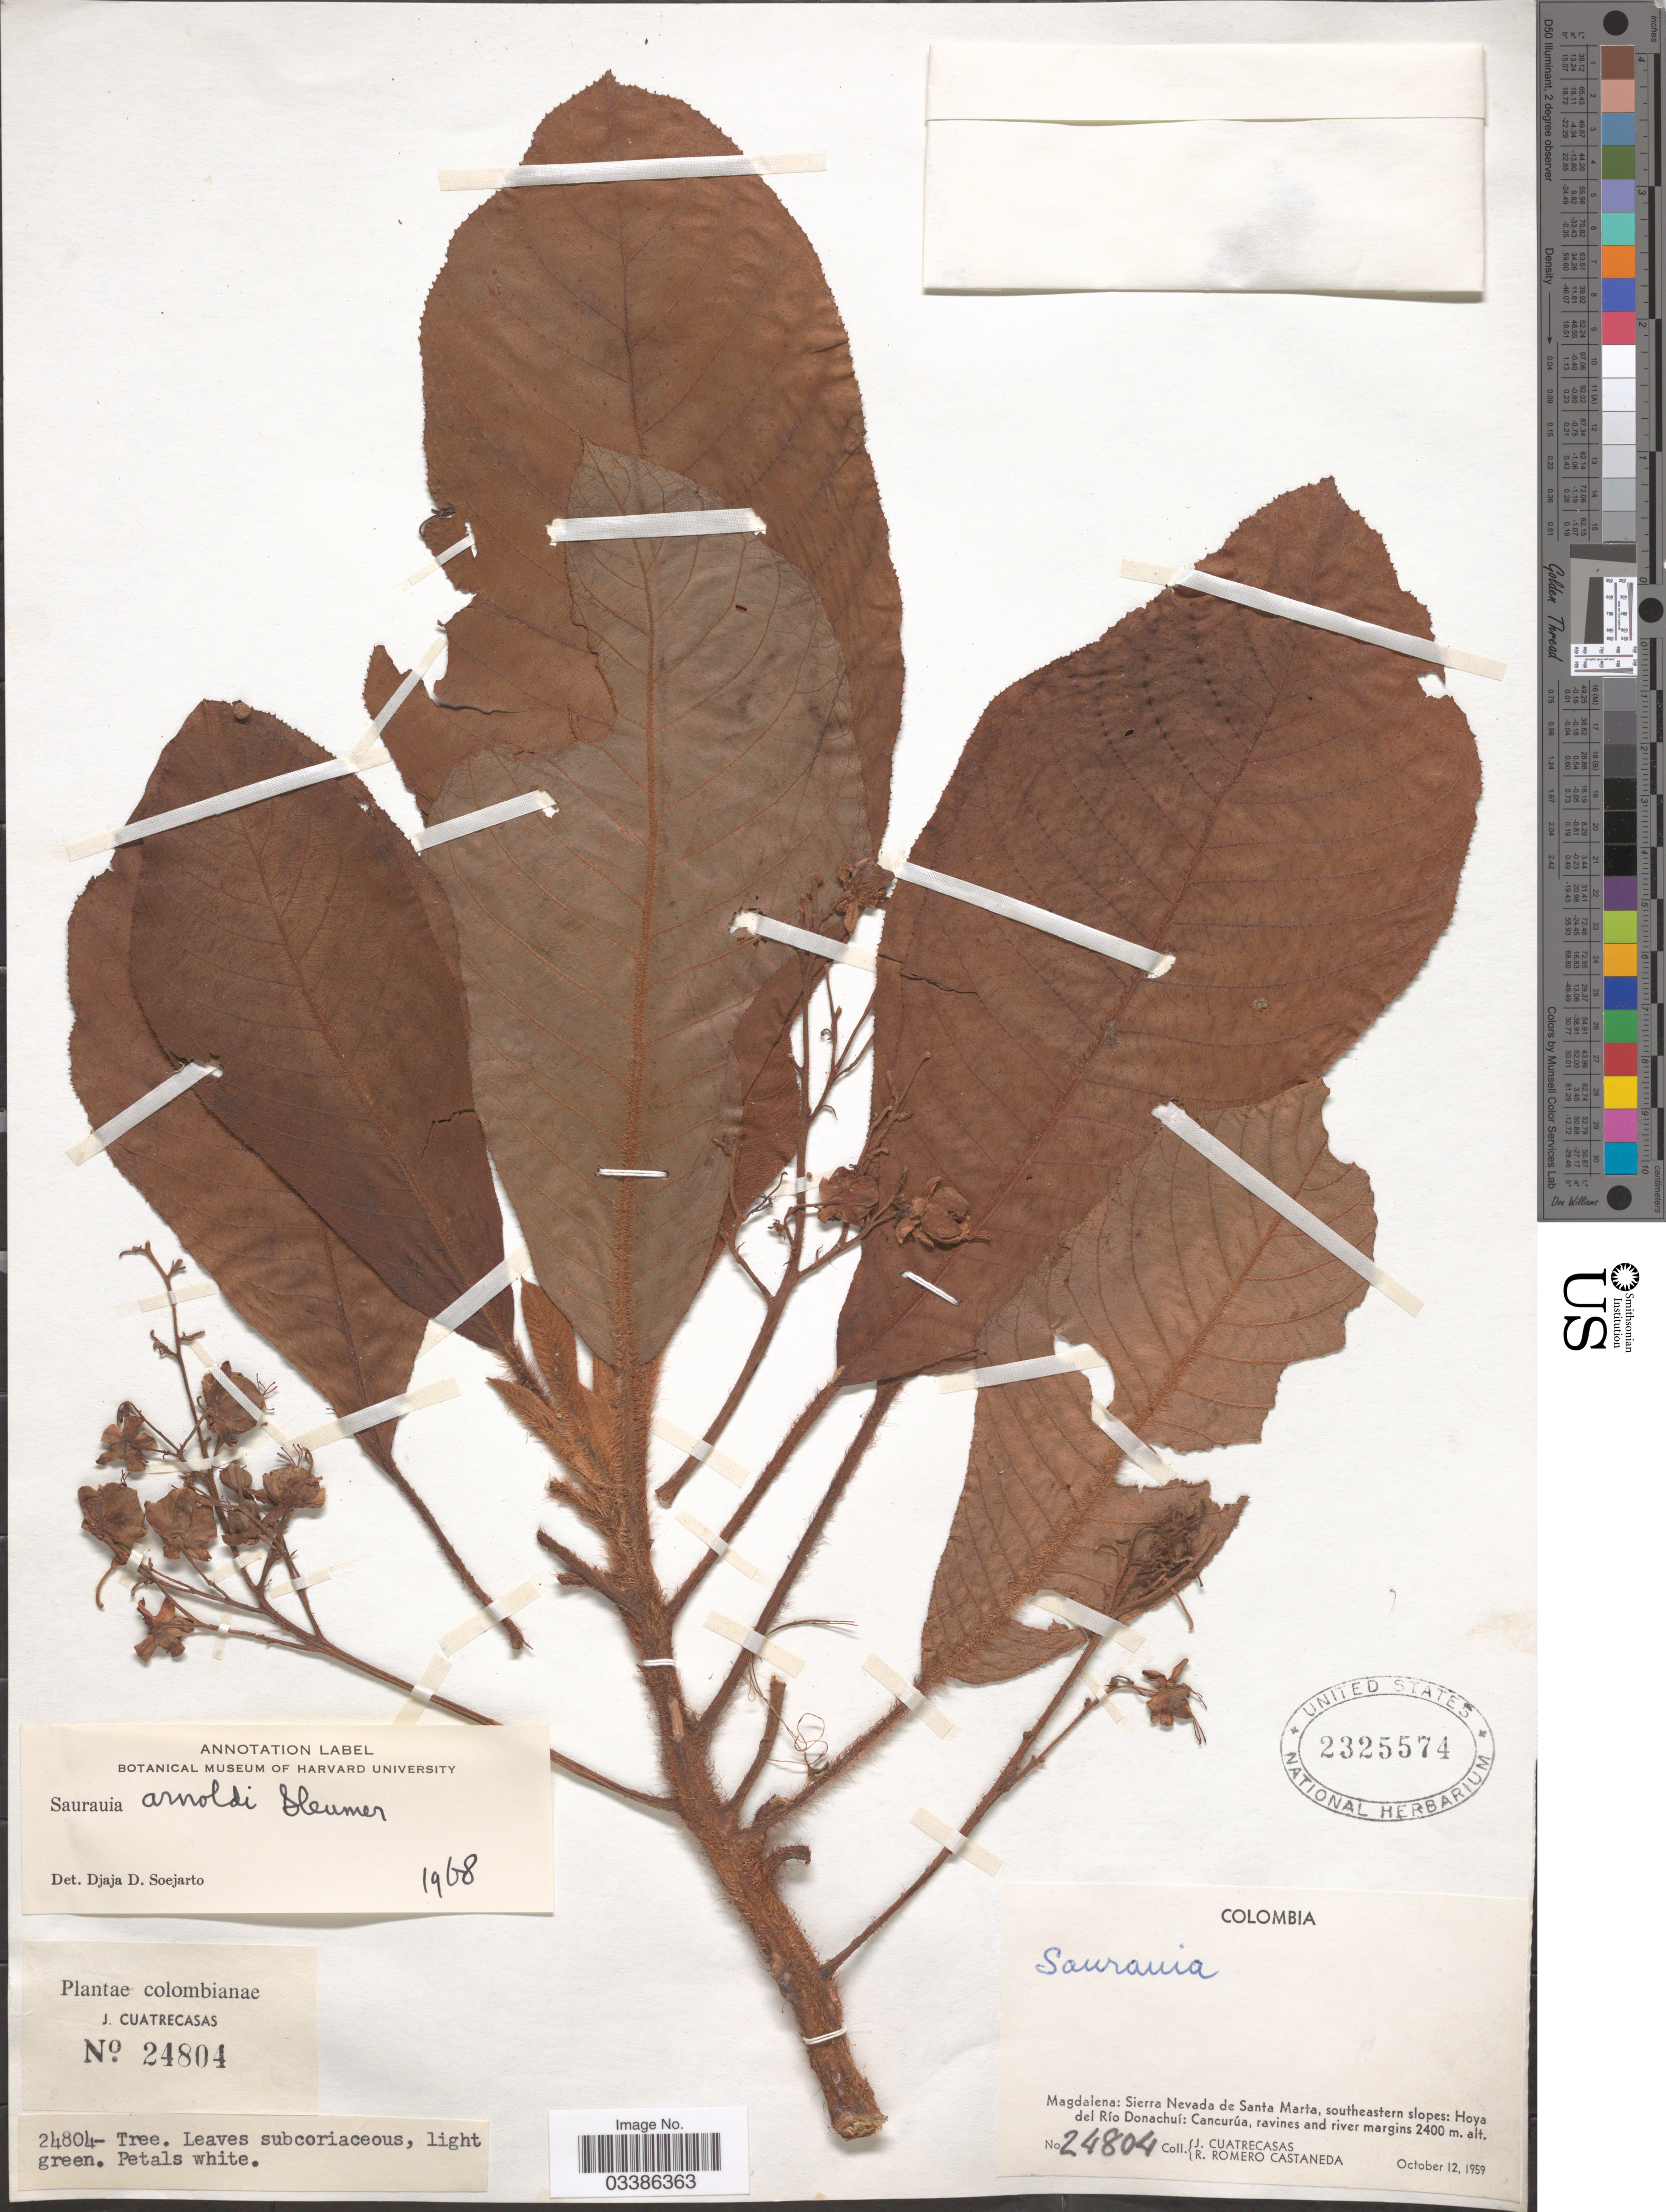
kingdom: Plantae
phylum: Tracheophyta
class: Magnoliopsida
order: Ericales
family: Actinidiaceae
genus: Saurauia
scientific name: Saurauia arnoldi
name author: Sleumer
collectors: J. Cuatrecasas & R. Romero Castañeda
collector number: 24804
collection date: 1959-10-12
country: Colombia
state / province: Magdalena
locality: Sierra Nevada de Santa Marta, southeastern slopes: Hoya del Río Donachuí: Cancurúa, ravines and river margins.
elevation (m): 2400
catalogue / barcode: US 2325574